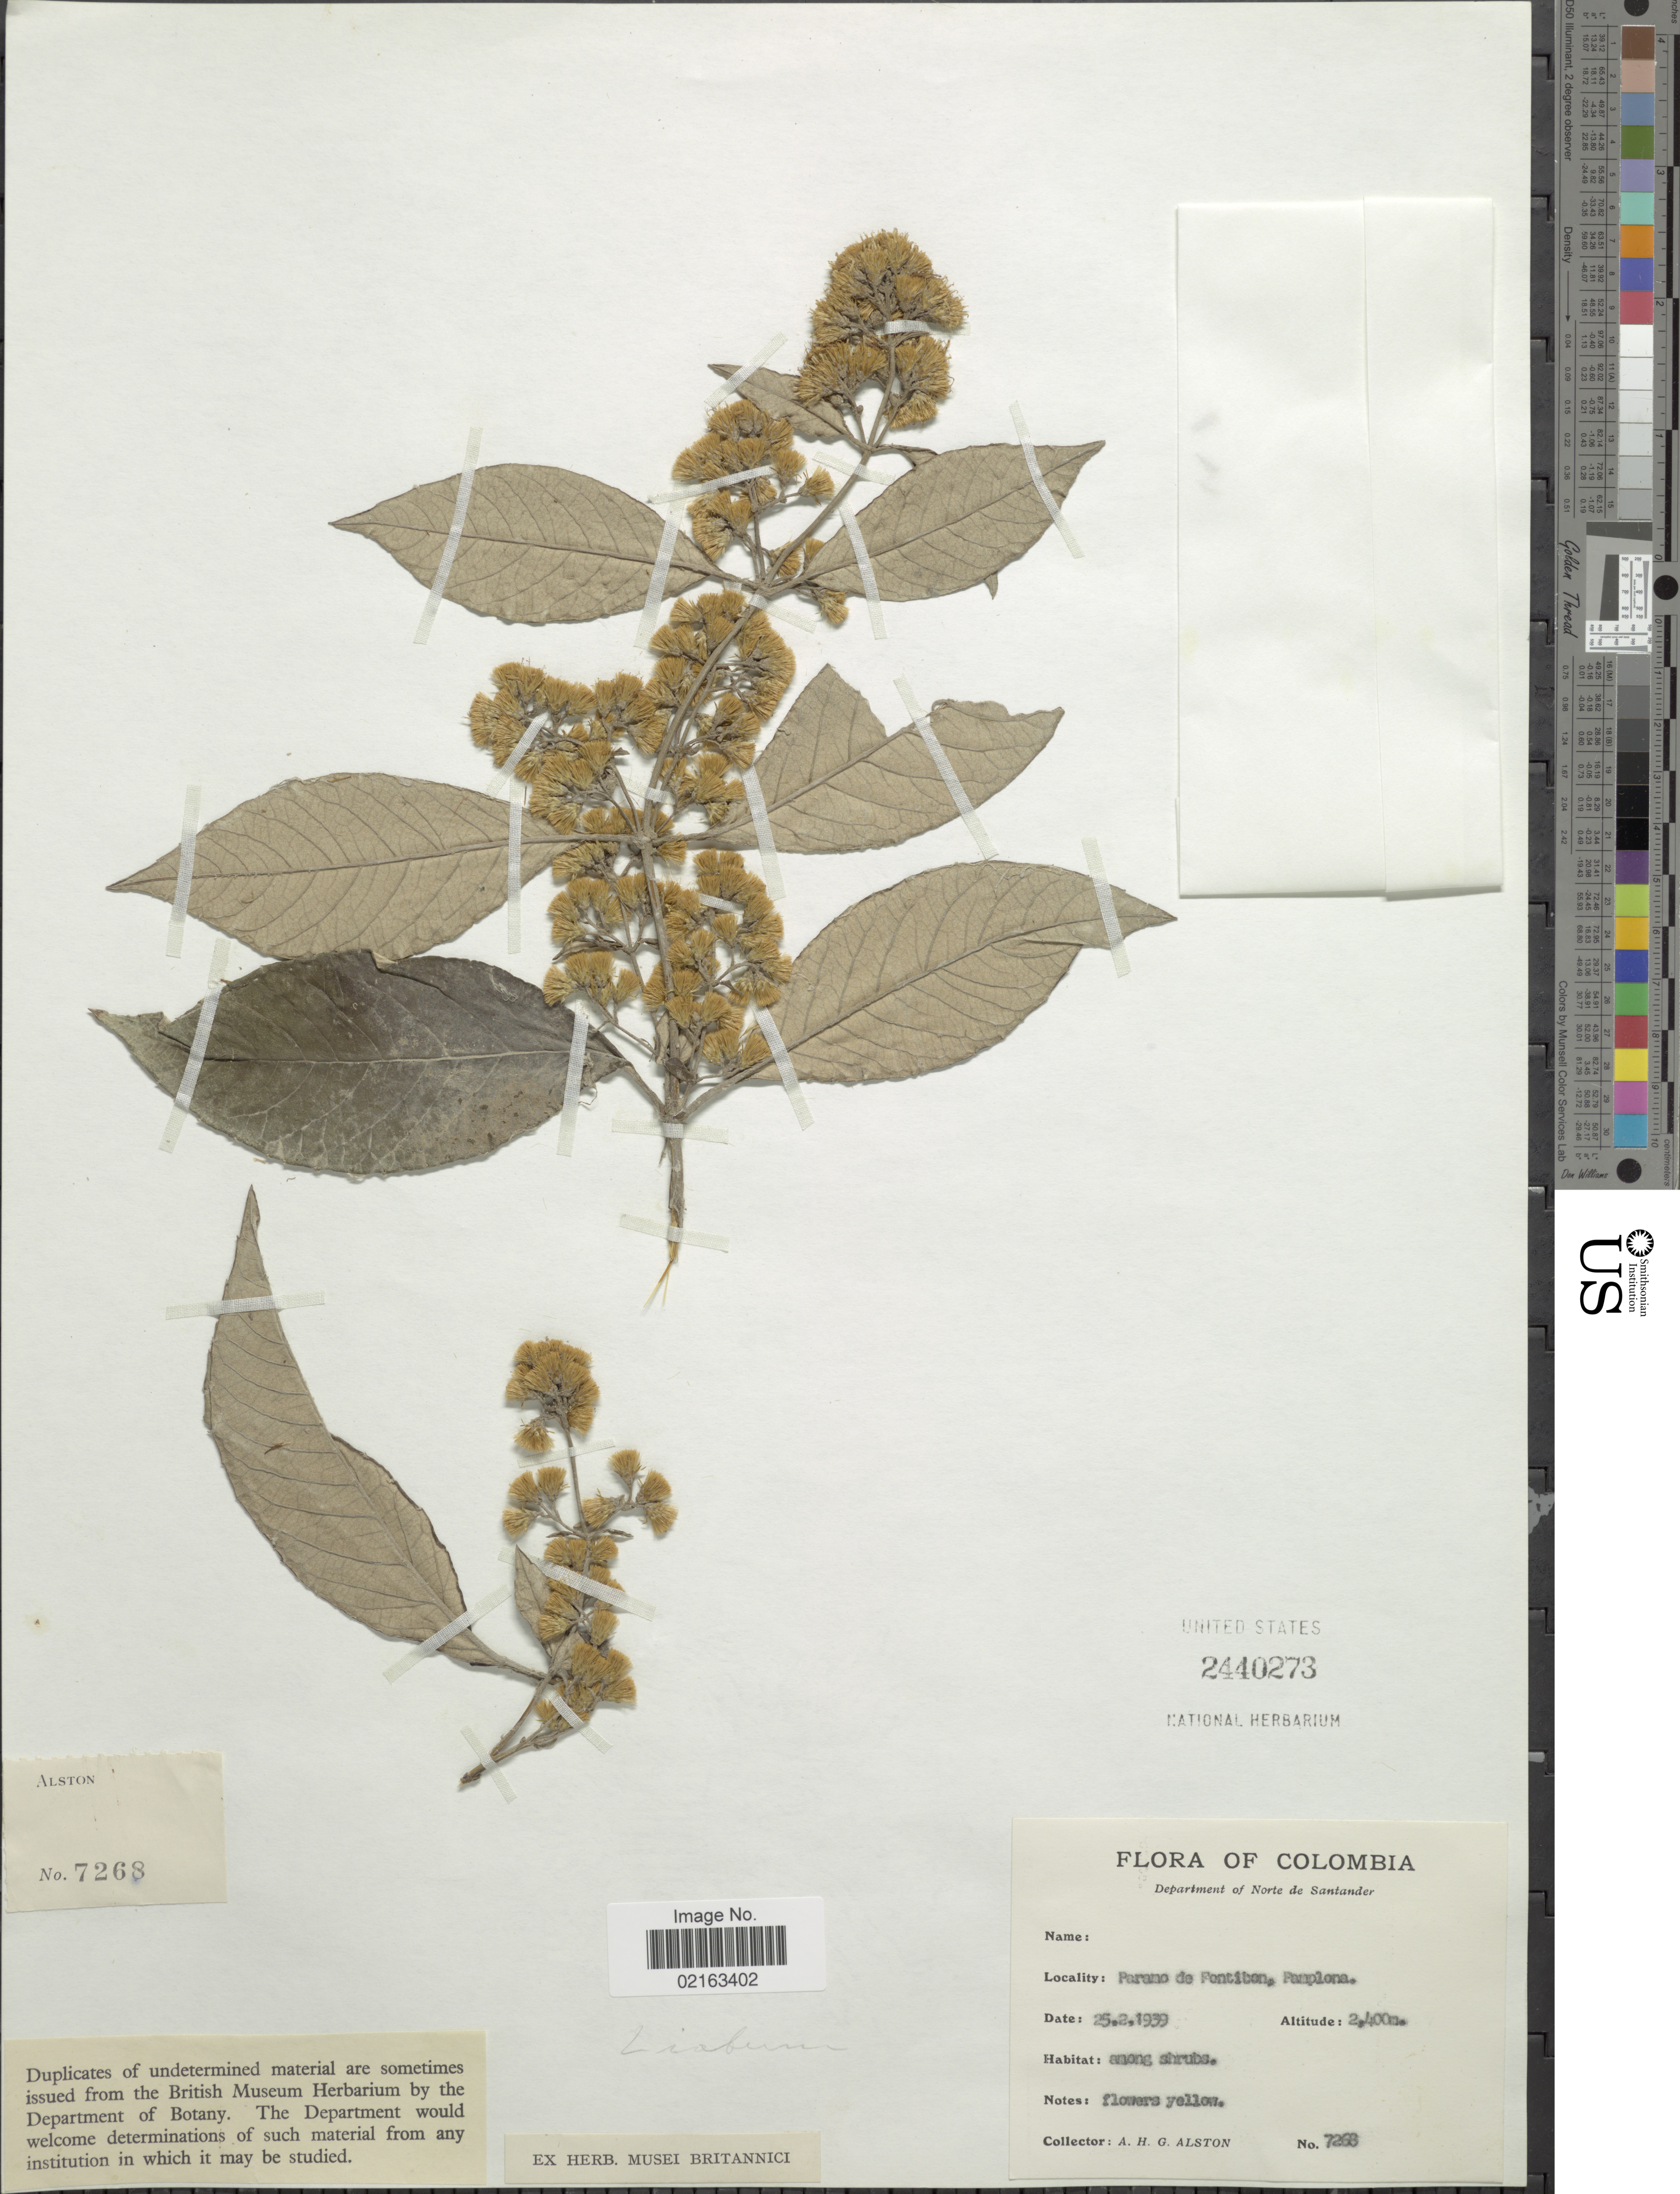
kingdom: Plantae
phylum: Tracheophyta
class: Magnoliopsida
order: Asterales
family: Asteraceae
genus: Oligactis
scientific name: Oligactis sp.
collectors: A. H. Alston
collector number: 7268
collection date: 1939-02-25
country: Colombia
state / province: Norte de Santander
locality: Department of Norte de Santander. Paramo de Fontibon, Pamplona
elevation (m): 2400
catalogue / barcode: US 2440273